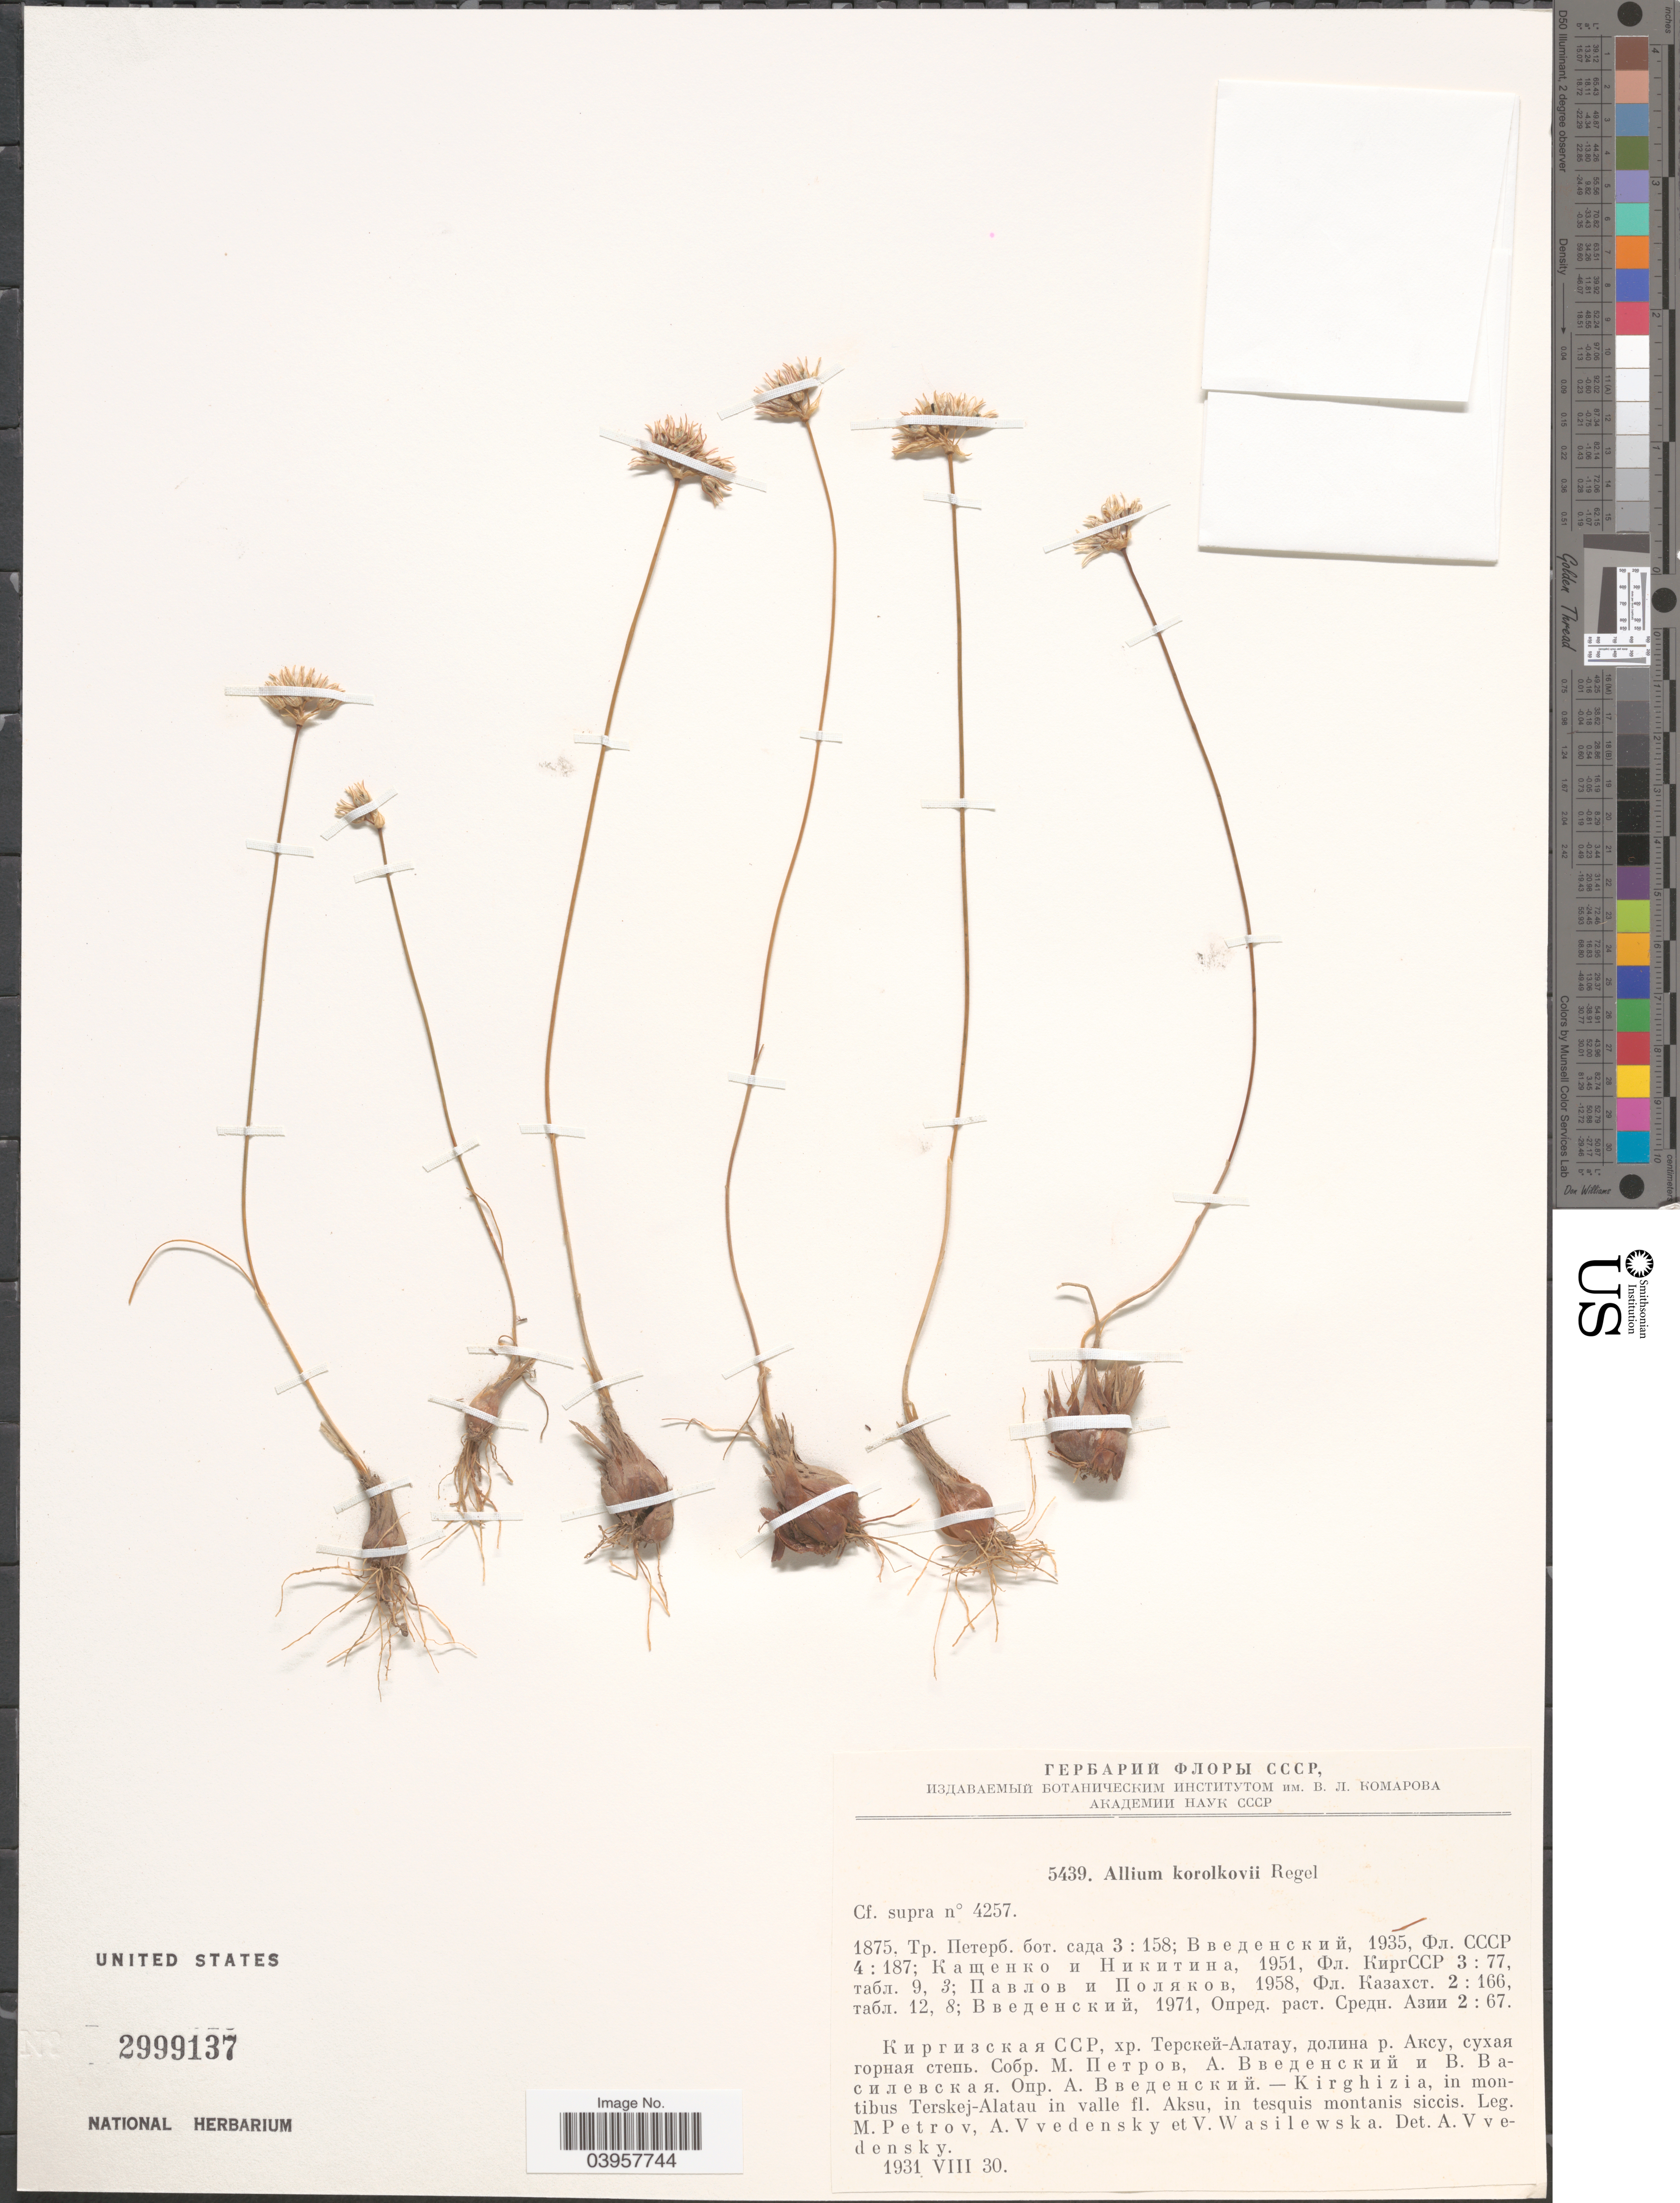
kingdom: Plantae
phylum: Tracheophyta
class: Liliopsida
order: Asparagales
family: Amaryllidaceae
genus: Allium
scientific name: Allium korolkowii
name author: Regel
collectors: M. Petrov, A. Vvedensky & V. Wasilewska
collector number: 5439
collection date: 1931-08-30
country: Kyrgyzstan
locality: Kirghizia, in montibus Terskej-Alatau in valle fl. Aksu, in tesquis montanis siccis.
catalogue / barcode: US 2999137